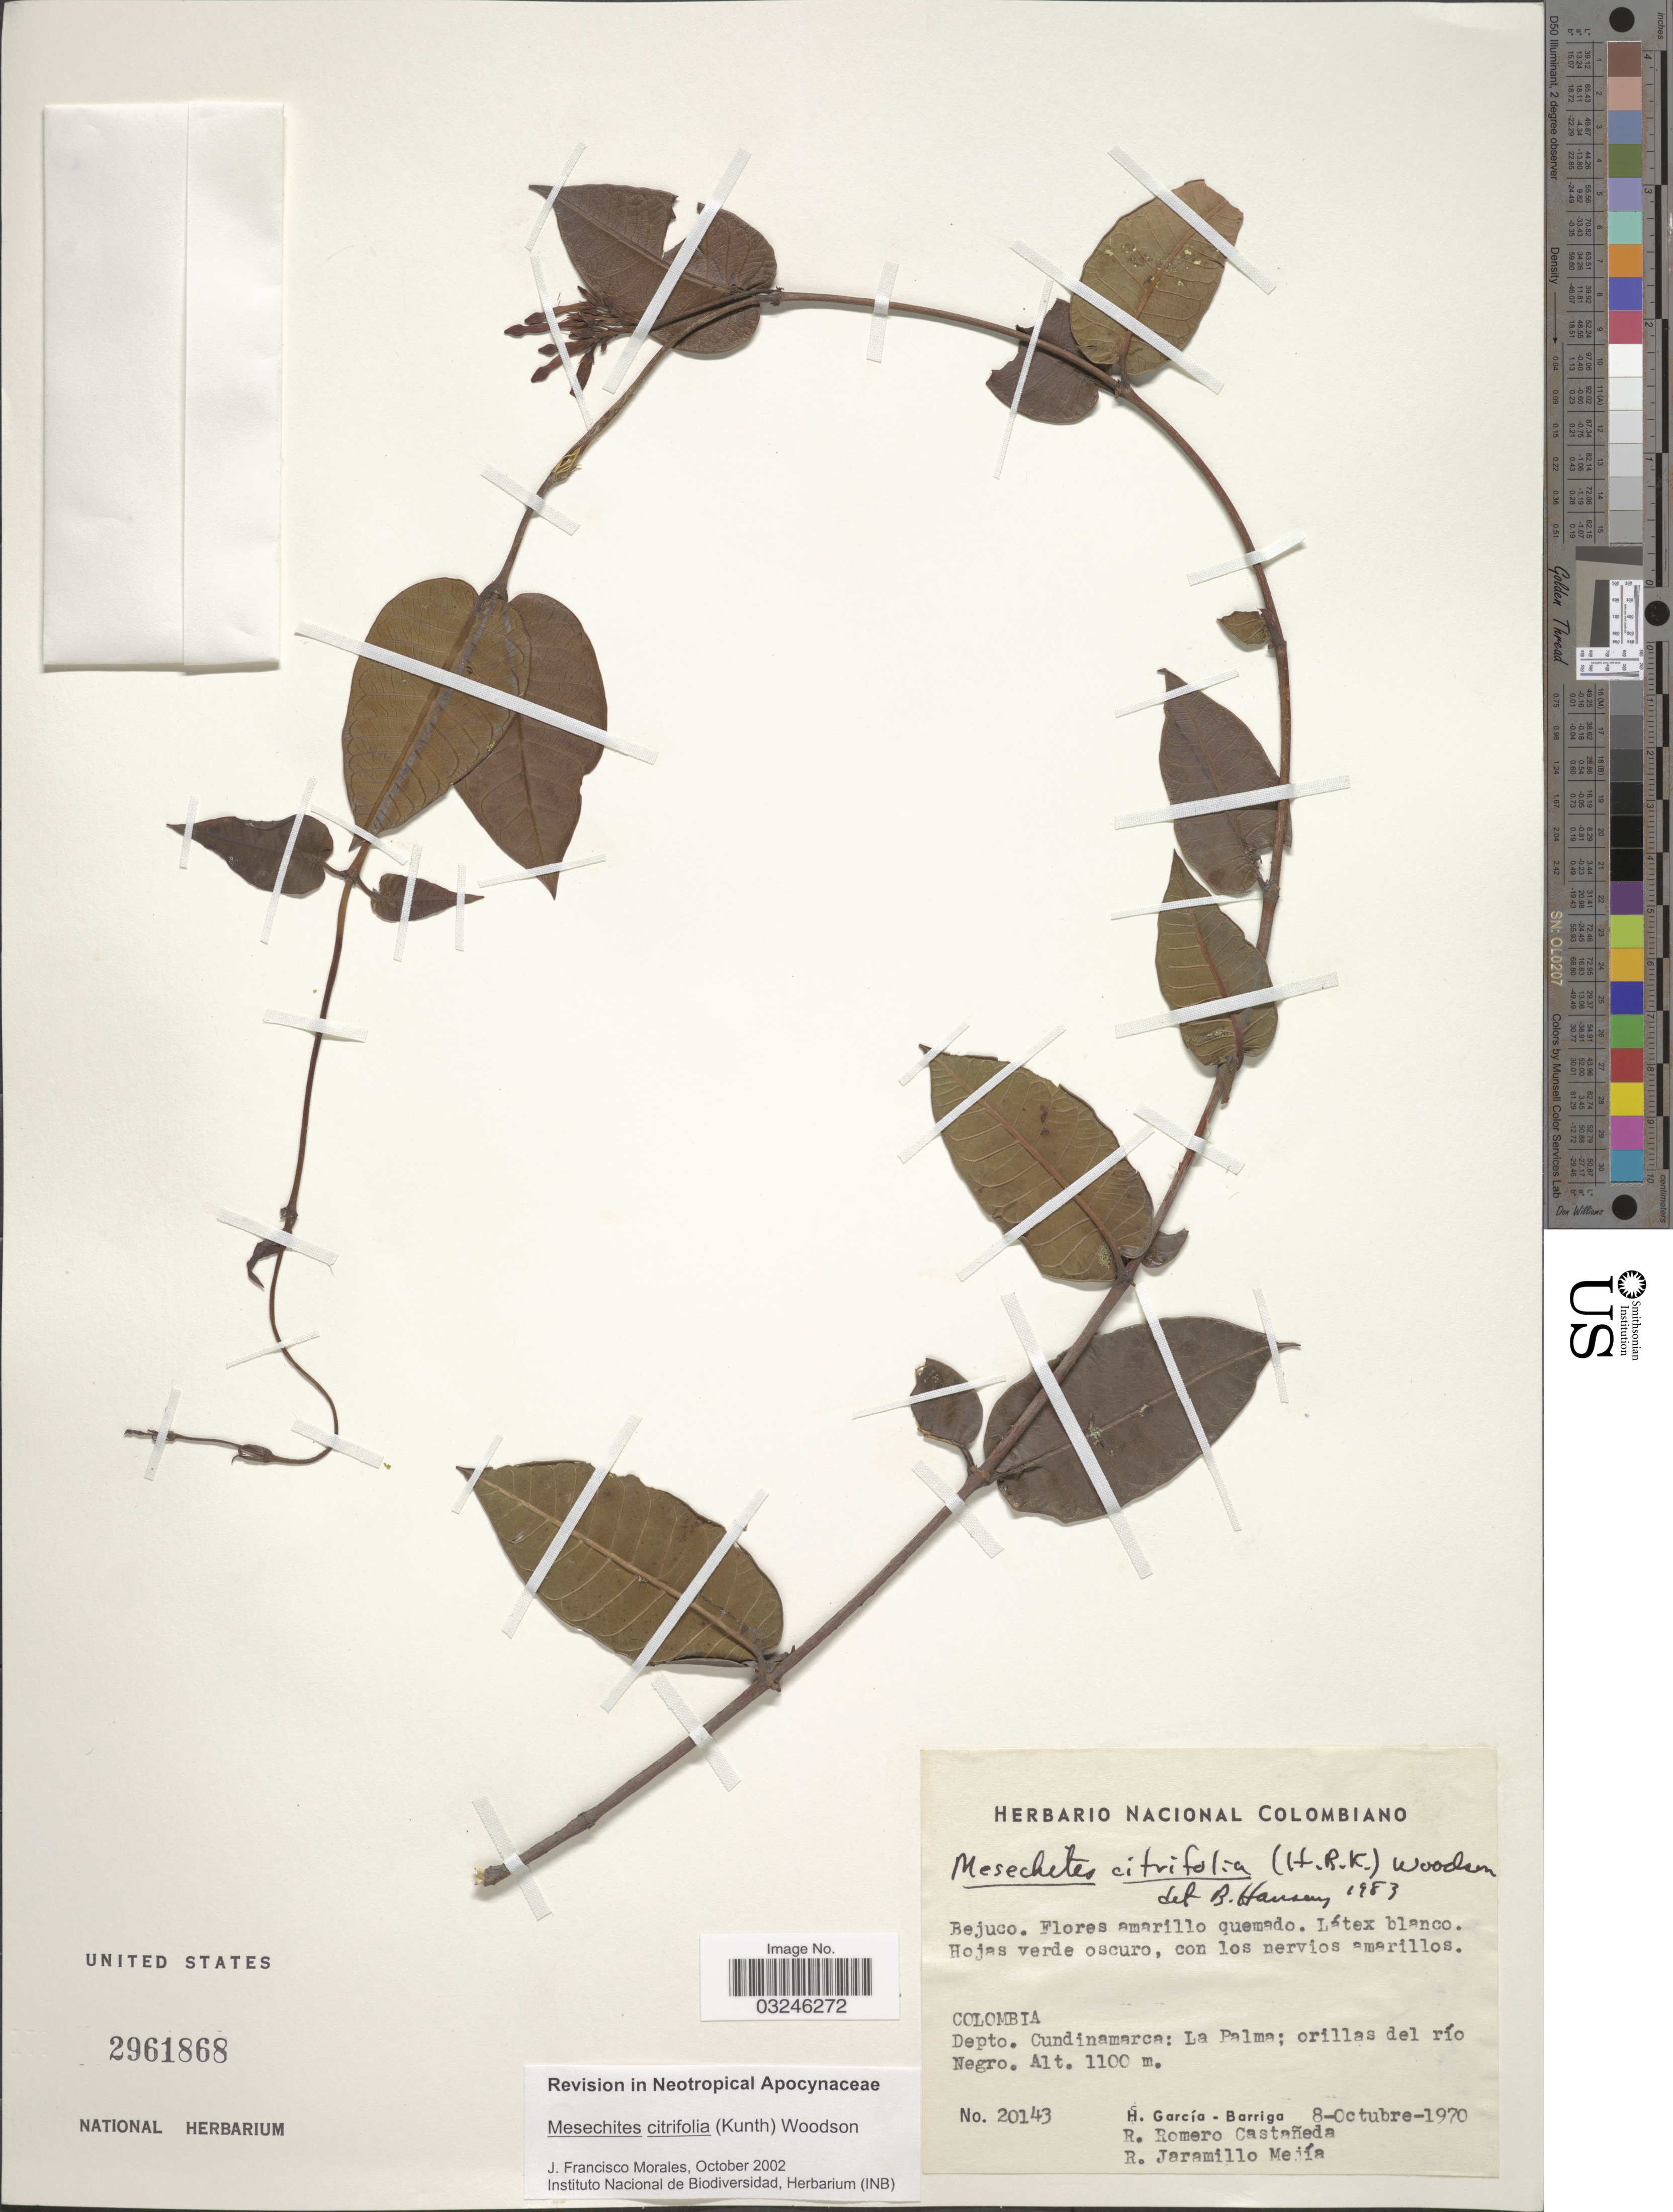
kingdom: Plantae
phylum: Tracheophyta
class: Magnoliopsida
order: Gentianales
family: Apocynaceae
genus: Mesechites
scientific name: Mesechites citrifolius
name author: (Kunth) Woodson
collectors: H. García Barriga, R. Romero Castañeda & R. Jaramillo M.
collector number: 20143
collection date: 1970-10-08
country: Colombia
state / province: Cundinamarca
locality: Depto. Cundinamarca: La Palma; orillas del río Negro.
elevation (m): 1100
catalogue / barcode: US 2961868